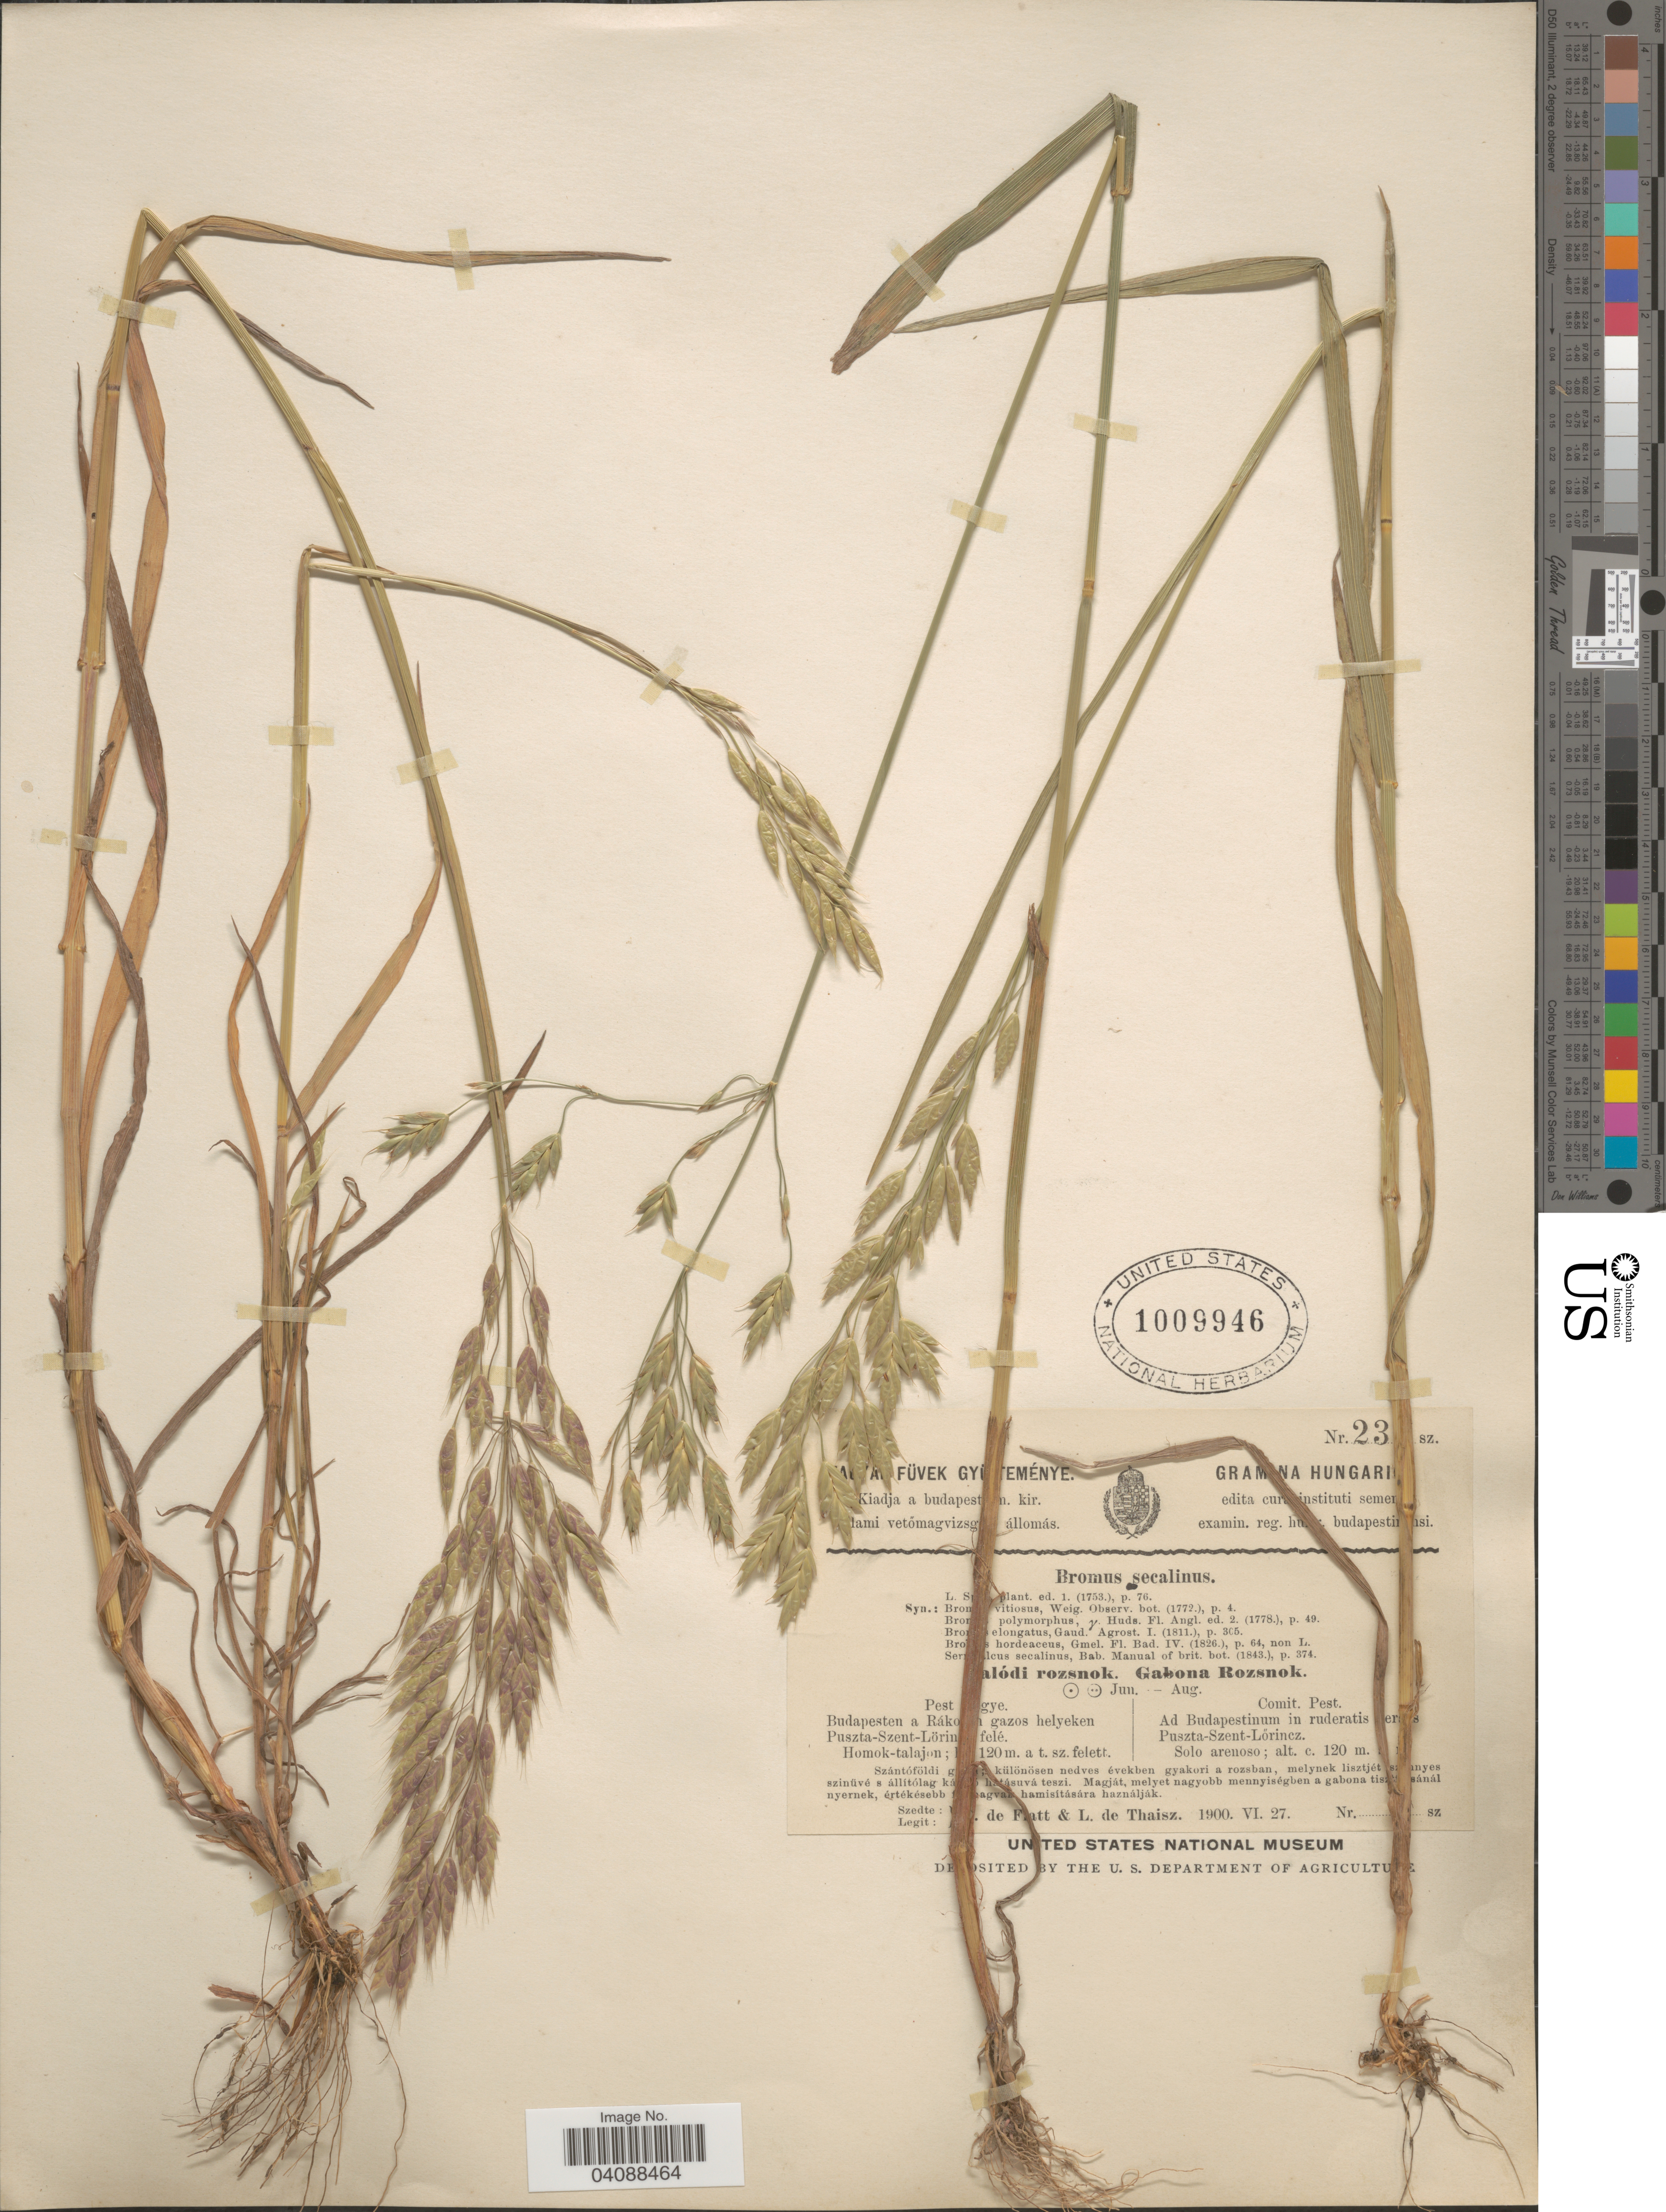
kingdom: Plantae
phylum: Tracheophyta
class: Liliopsida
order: Poales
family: Poaceae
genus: Bromus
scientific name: Bromus secalinus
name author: L.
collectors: C. de Flatt & L. Thaisz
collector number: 23!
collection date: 1900-06-27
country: Hungary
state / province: Pest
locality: Hungari[illegible text]. Comit. Pest. Ad Budapestinum in ruderatis [illegible text]er[illegible text] Puszta-Szent-Lörincz. Solo arenoso.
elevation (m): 120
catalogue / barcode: US 1009946